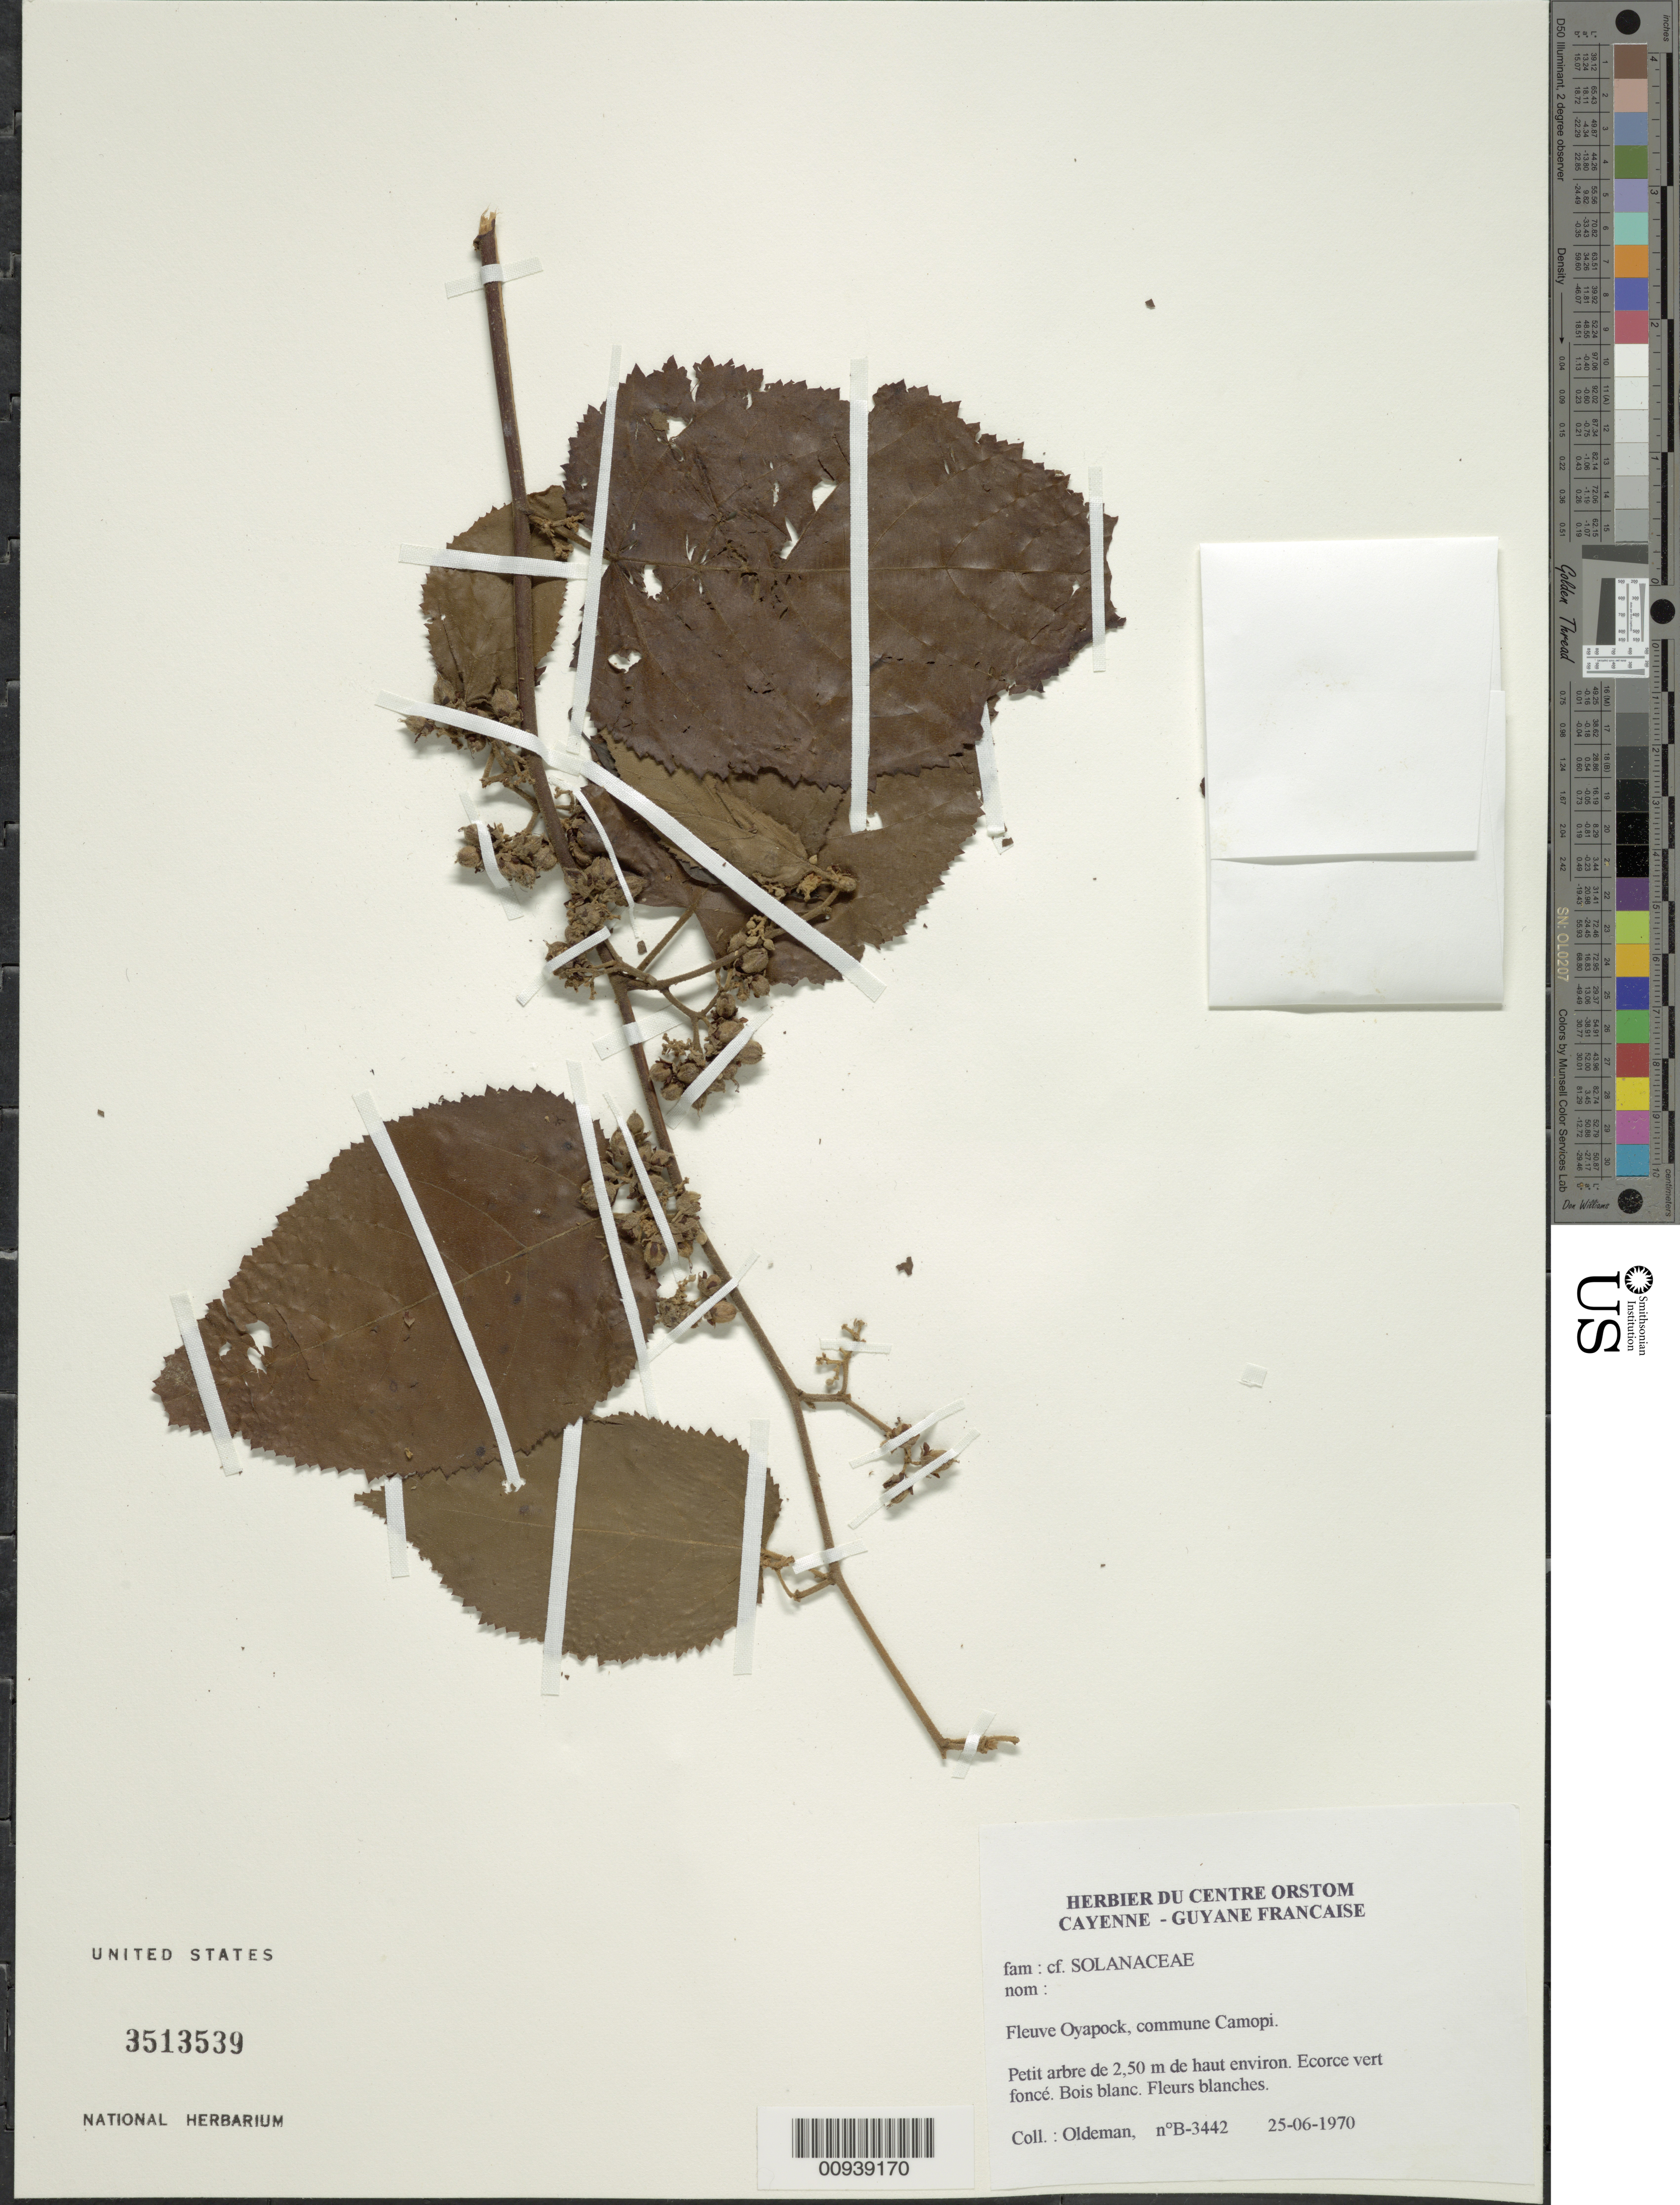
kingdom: Plantae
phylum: Tracheophyta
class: Magnoliopsida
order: Malvales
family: Malvaceae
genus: Melochia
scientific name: Melochia ulmifolia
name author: Benth.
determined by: Dorr, L. J., (BOT), Smithsonian Institution - National Museum of Natural History (UNITED STATES)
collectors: R. Oldeman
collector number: B 3442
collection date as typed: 26-Jun-70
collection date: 1970-06-26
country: French Guiana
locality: Fleuve Oyapock, commune Camopi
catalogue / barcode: US 3513539